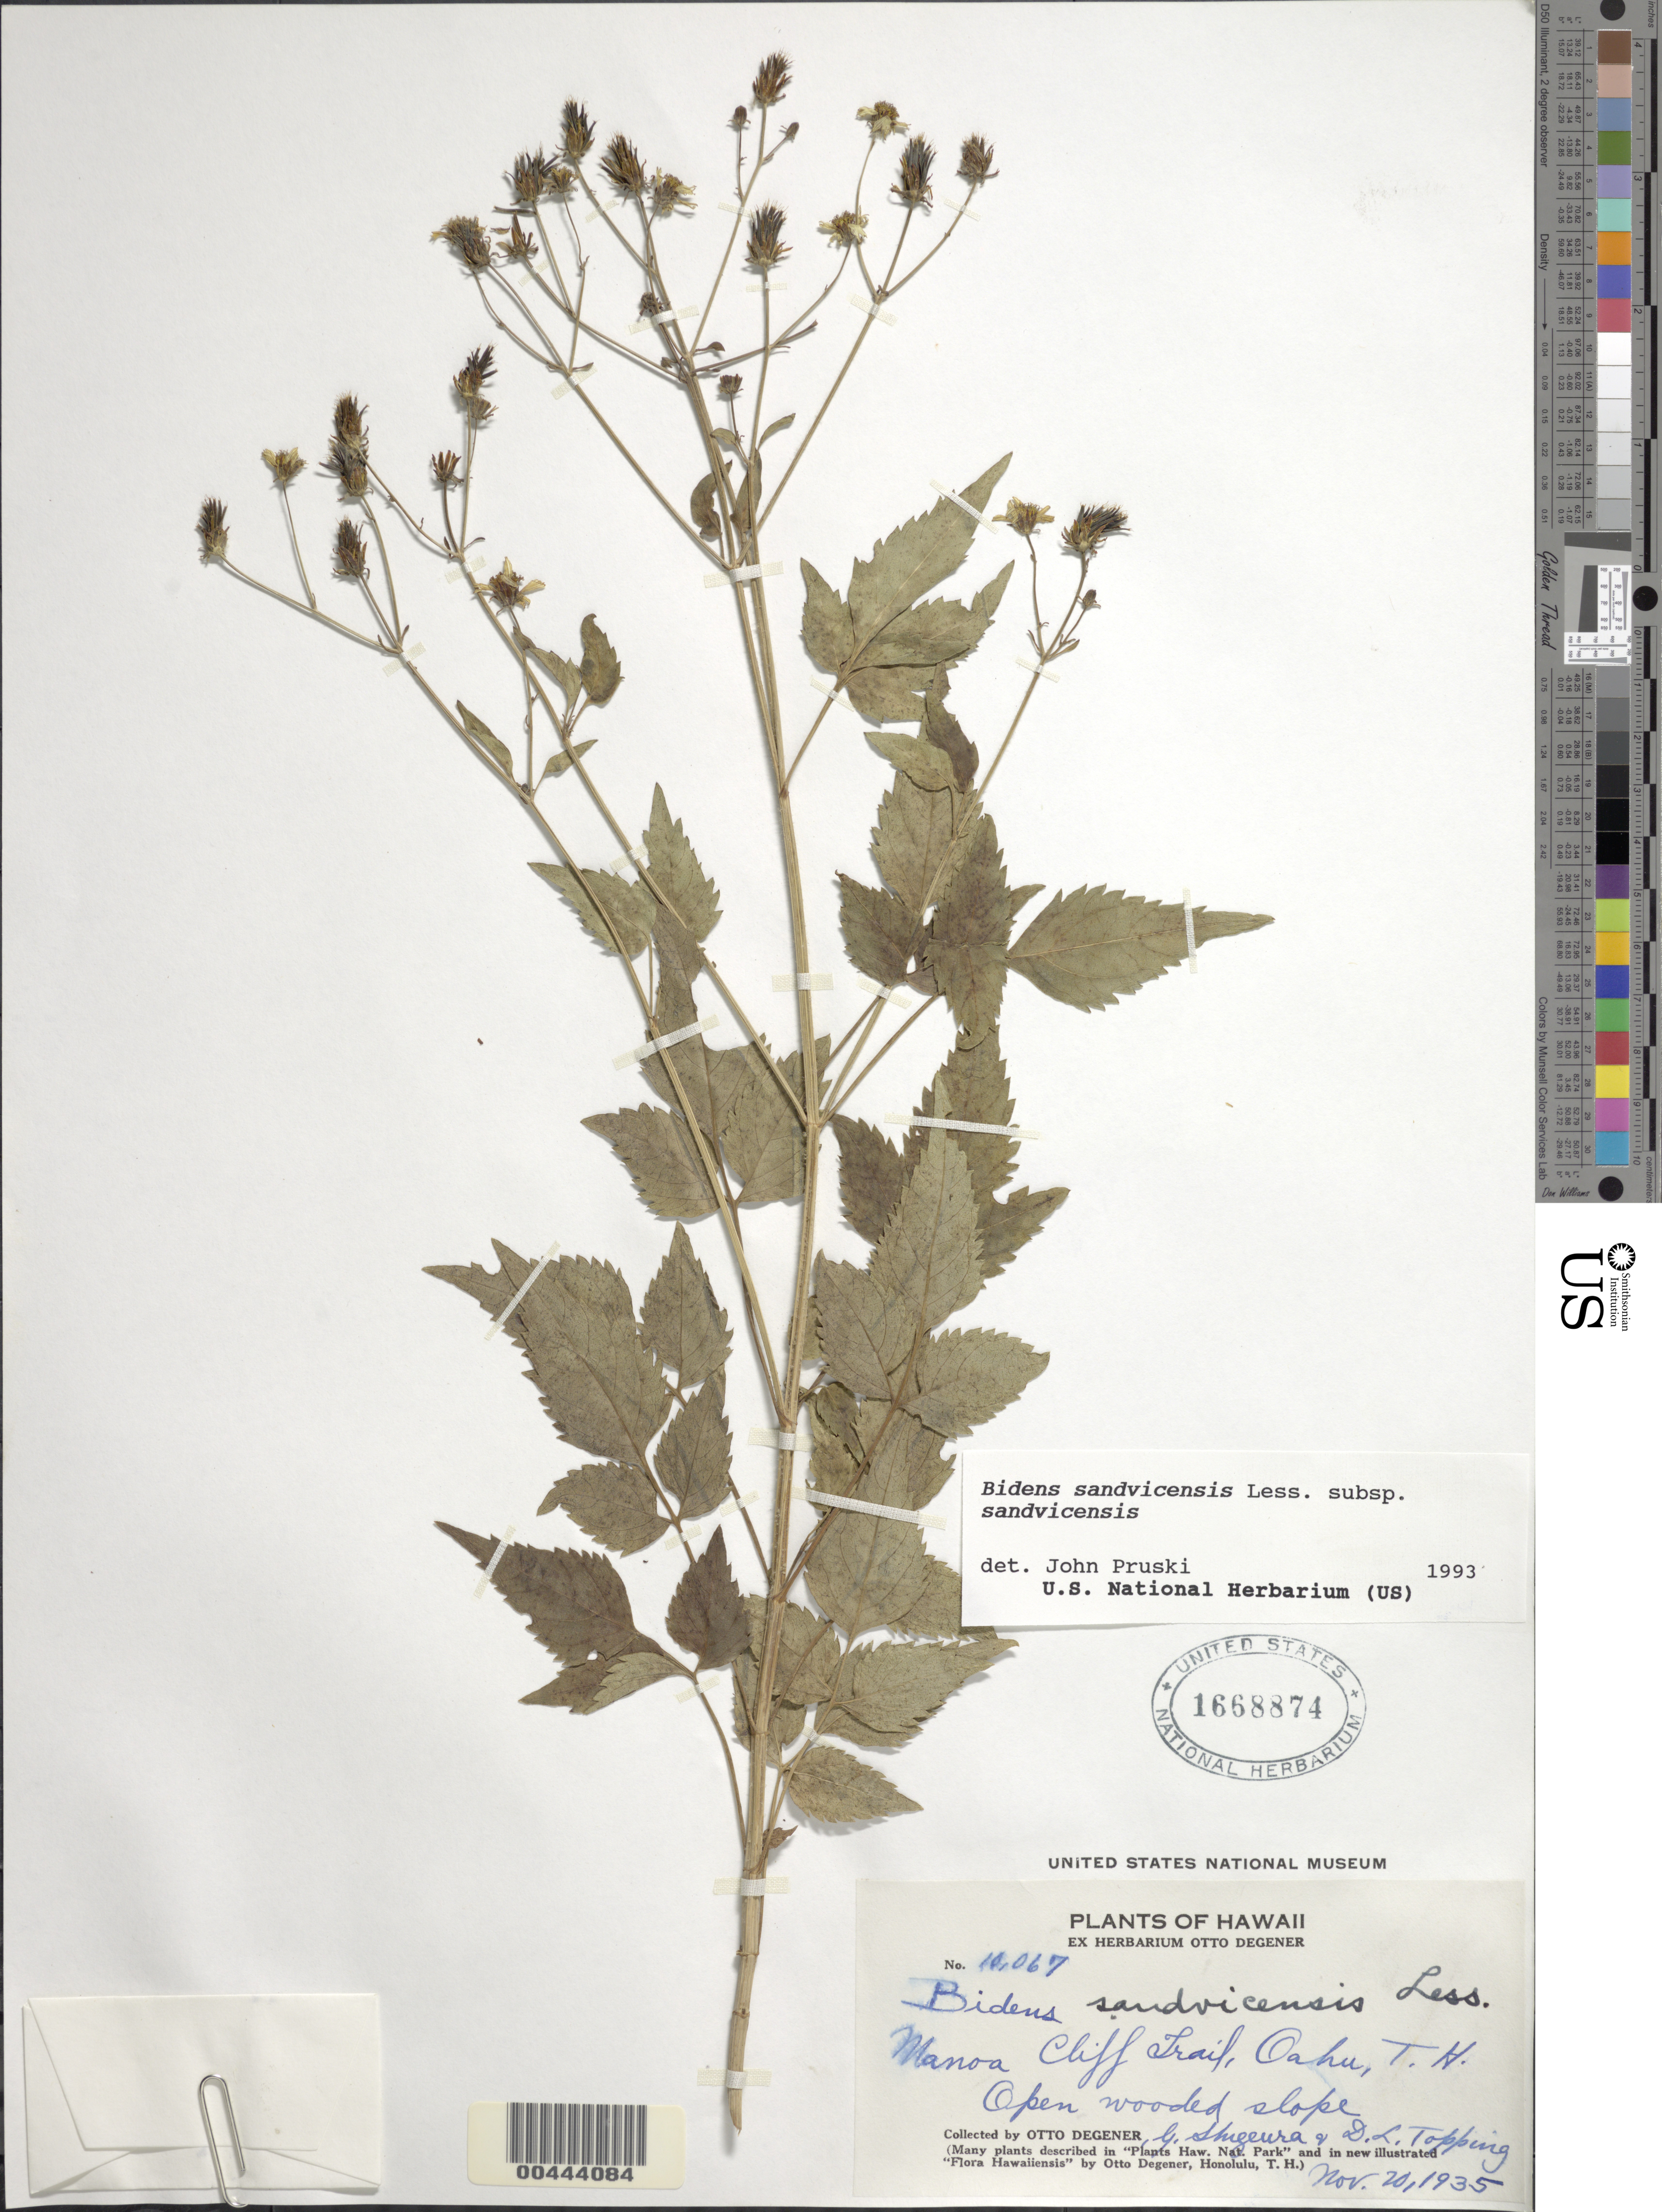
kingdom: Plantae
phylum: Tracheophyta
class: Magnoliopsida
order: Asterales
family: Asteraceae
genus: Bidens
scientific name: Bidens sandvicensis subsp. sandvicensis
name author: Less.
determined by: Pruski, J. F.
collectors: O. Degener, G. Shigeura & D. L. Topping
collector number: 10067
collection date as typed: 20 Nov 1935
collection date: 1935-11-20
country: United States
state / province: Hawaii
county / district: Honolulu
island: Oahu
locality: Manoa Cliff Trail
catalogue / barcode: US 1668874